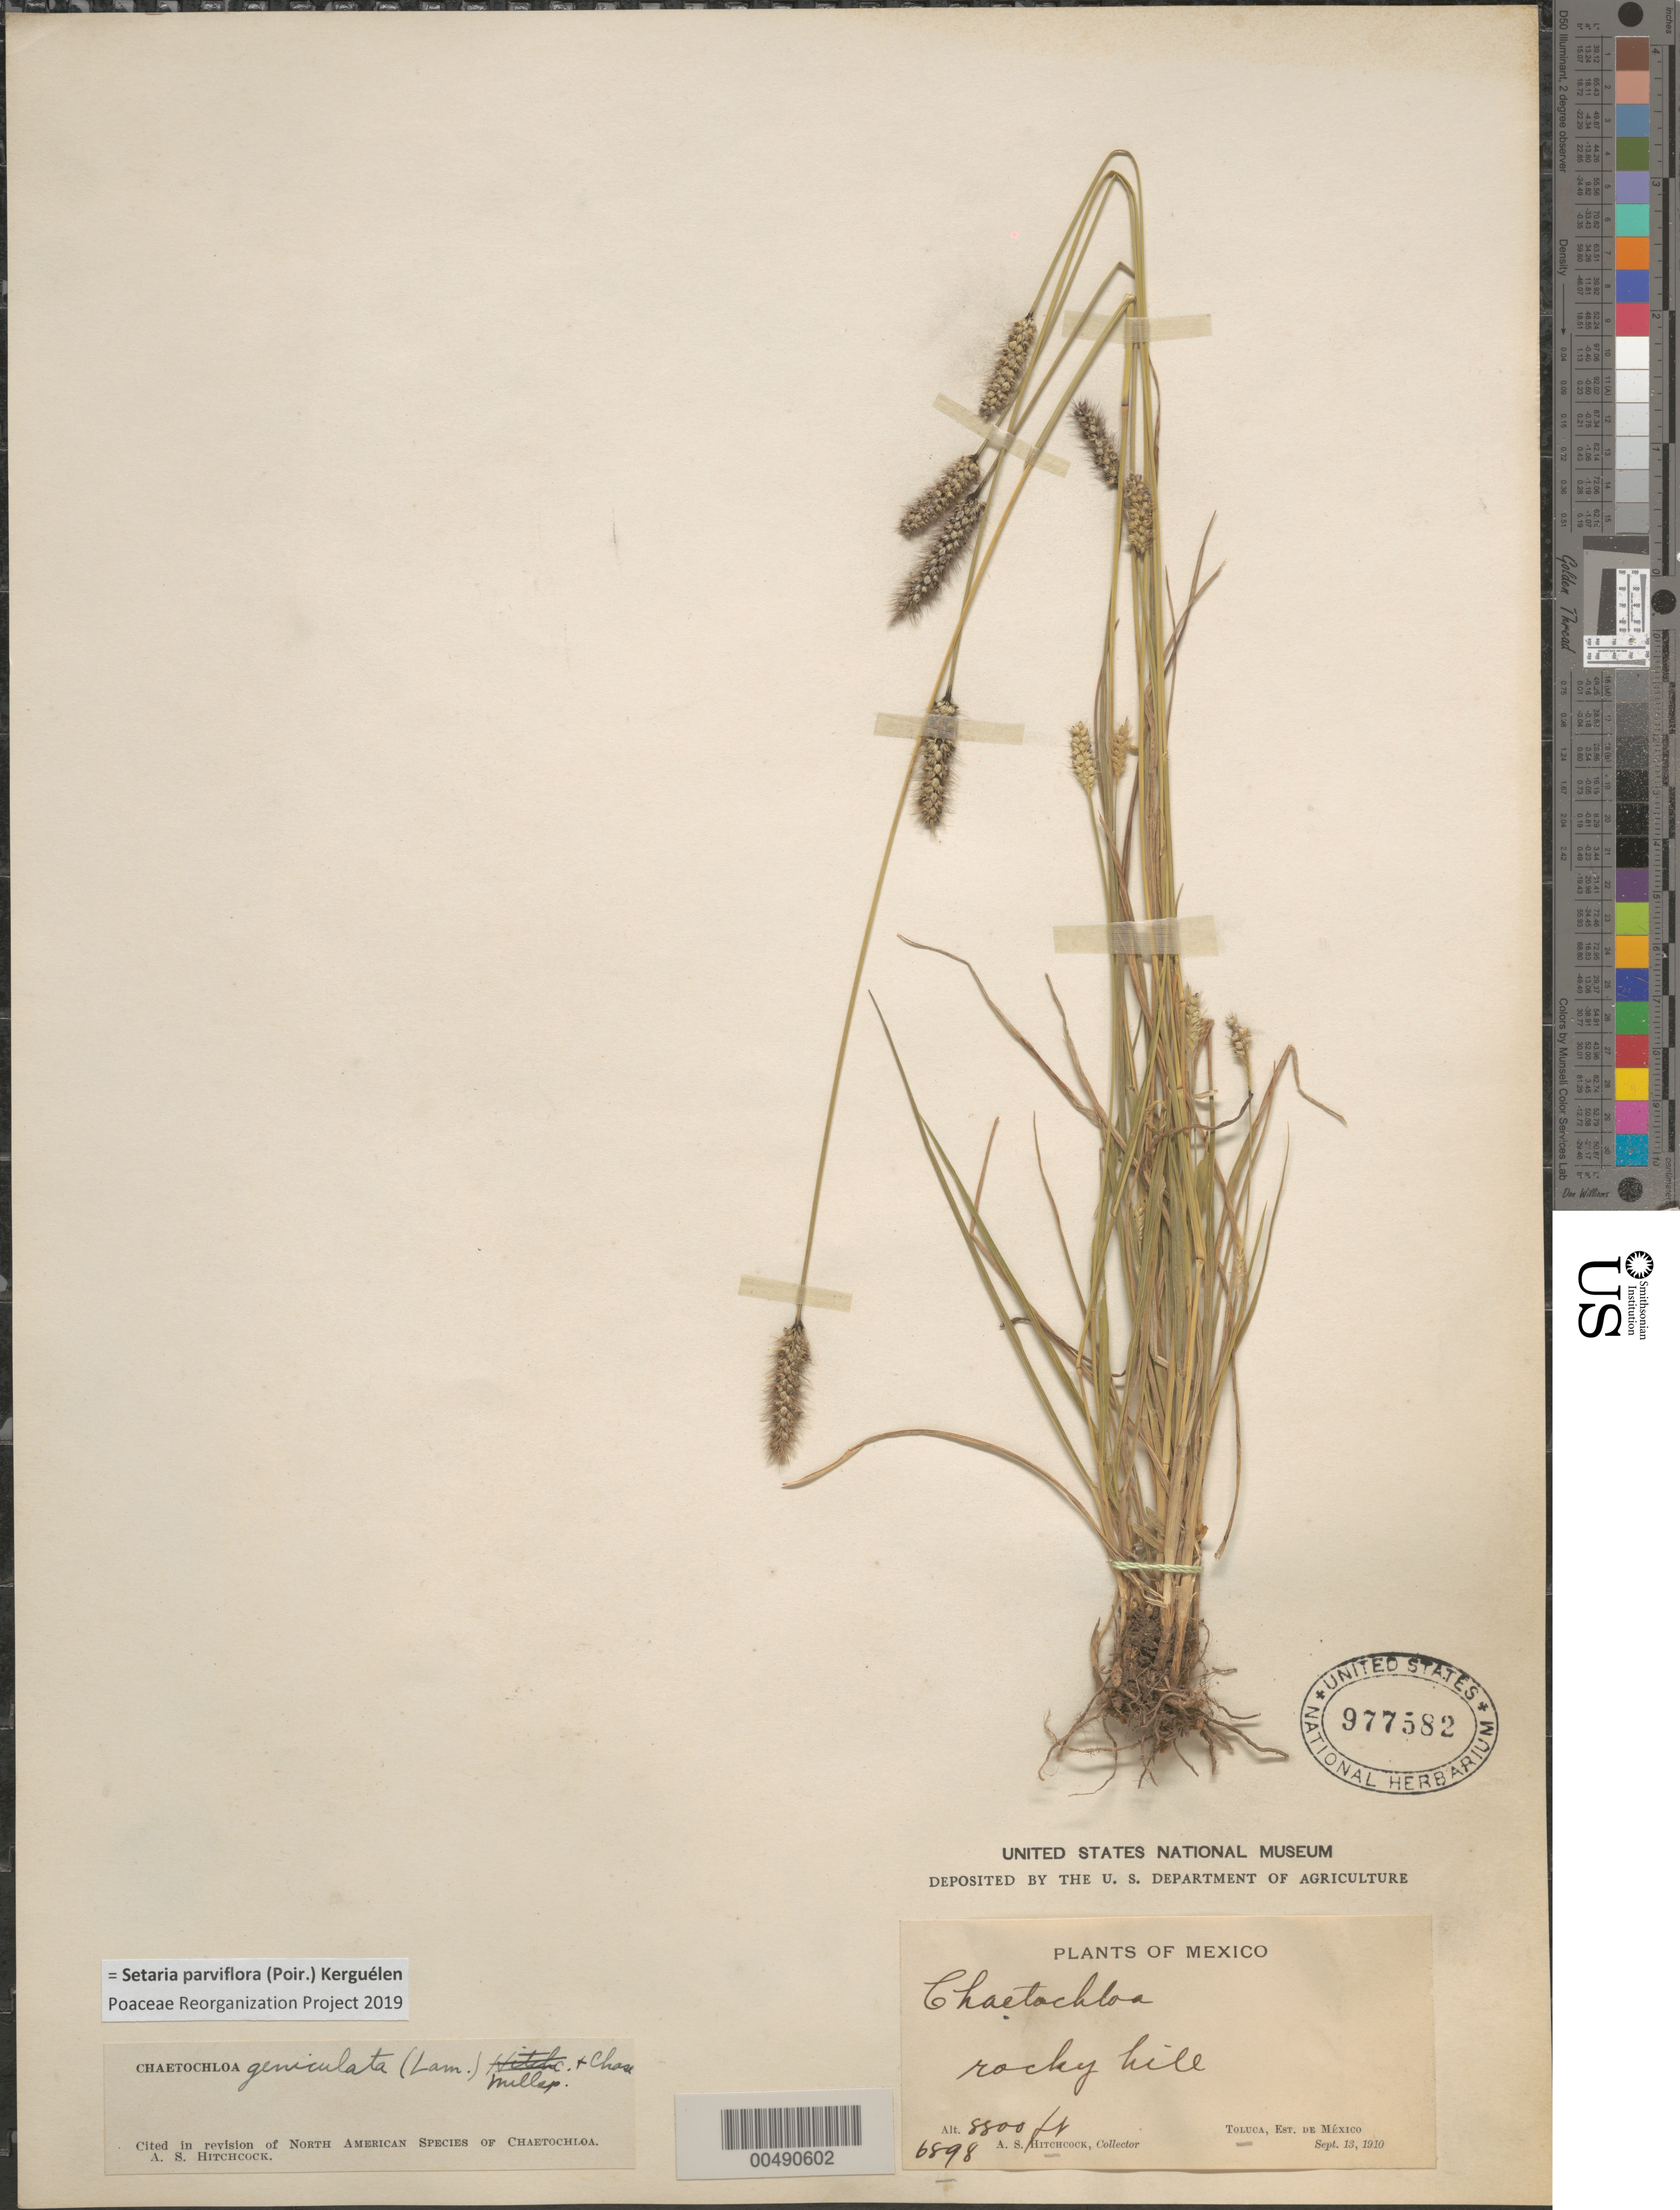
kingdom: Plantae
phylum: Tracheophyta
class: Liliopsida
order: Poales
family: Poaceae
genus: Setaria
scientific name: Setaria parviflora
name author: (Poir.) Kerguélen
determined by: Poaceae Reorganization Project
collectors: A. S. Hitchcock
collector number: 6898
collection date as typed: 18 Sep 1910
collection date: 1910-09-18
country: Mexico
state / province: México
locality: Toluca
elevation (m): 2682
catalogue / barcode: US 977582